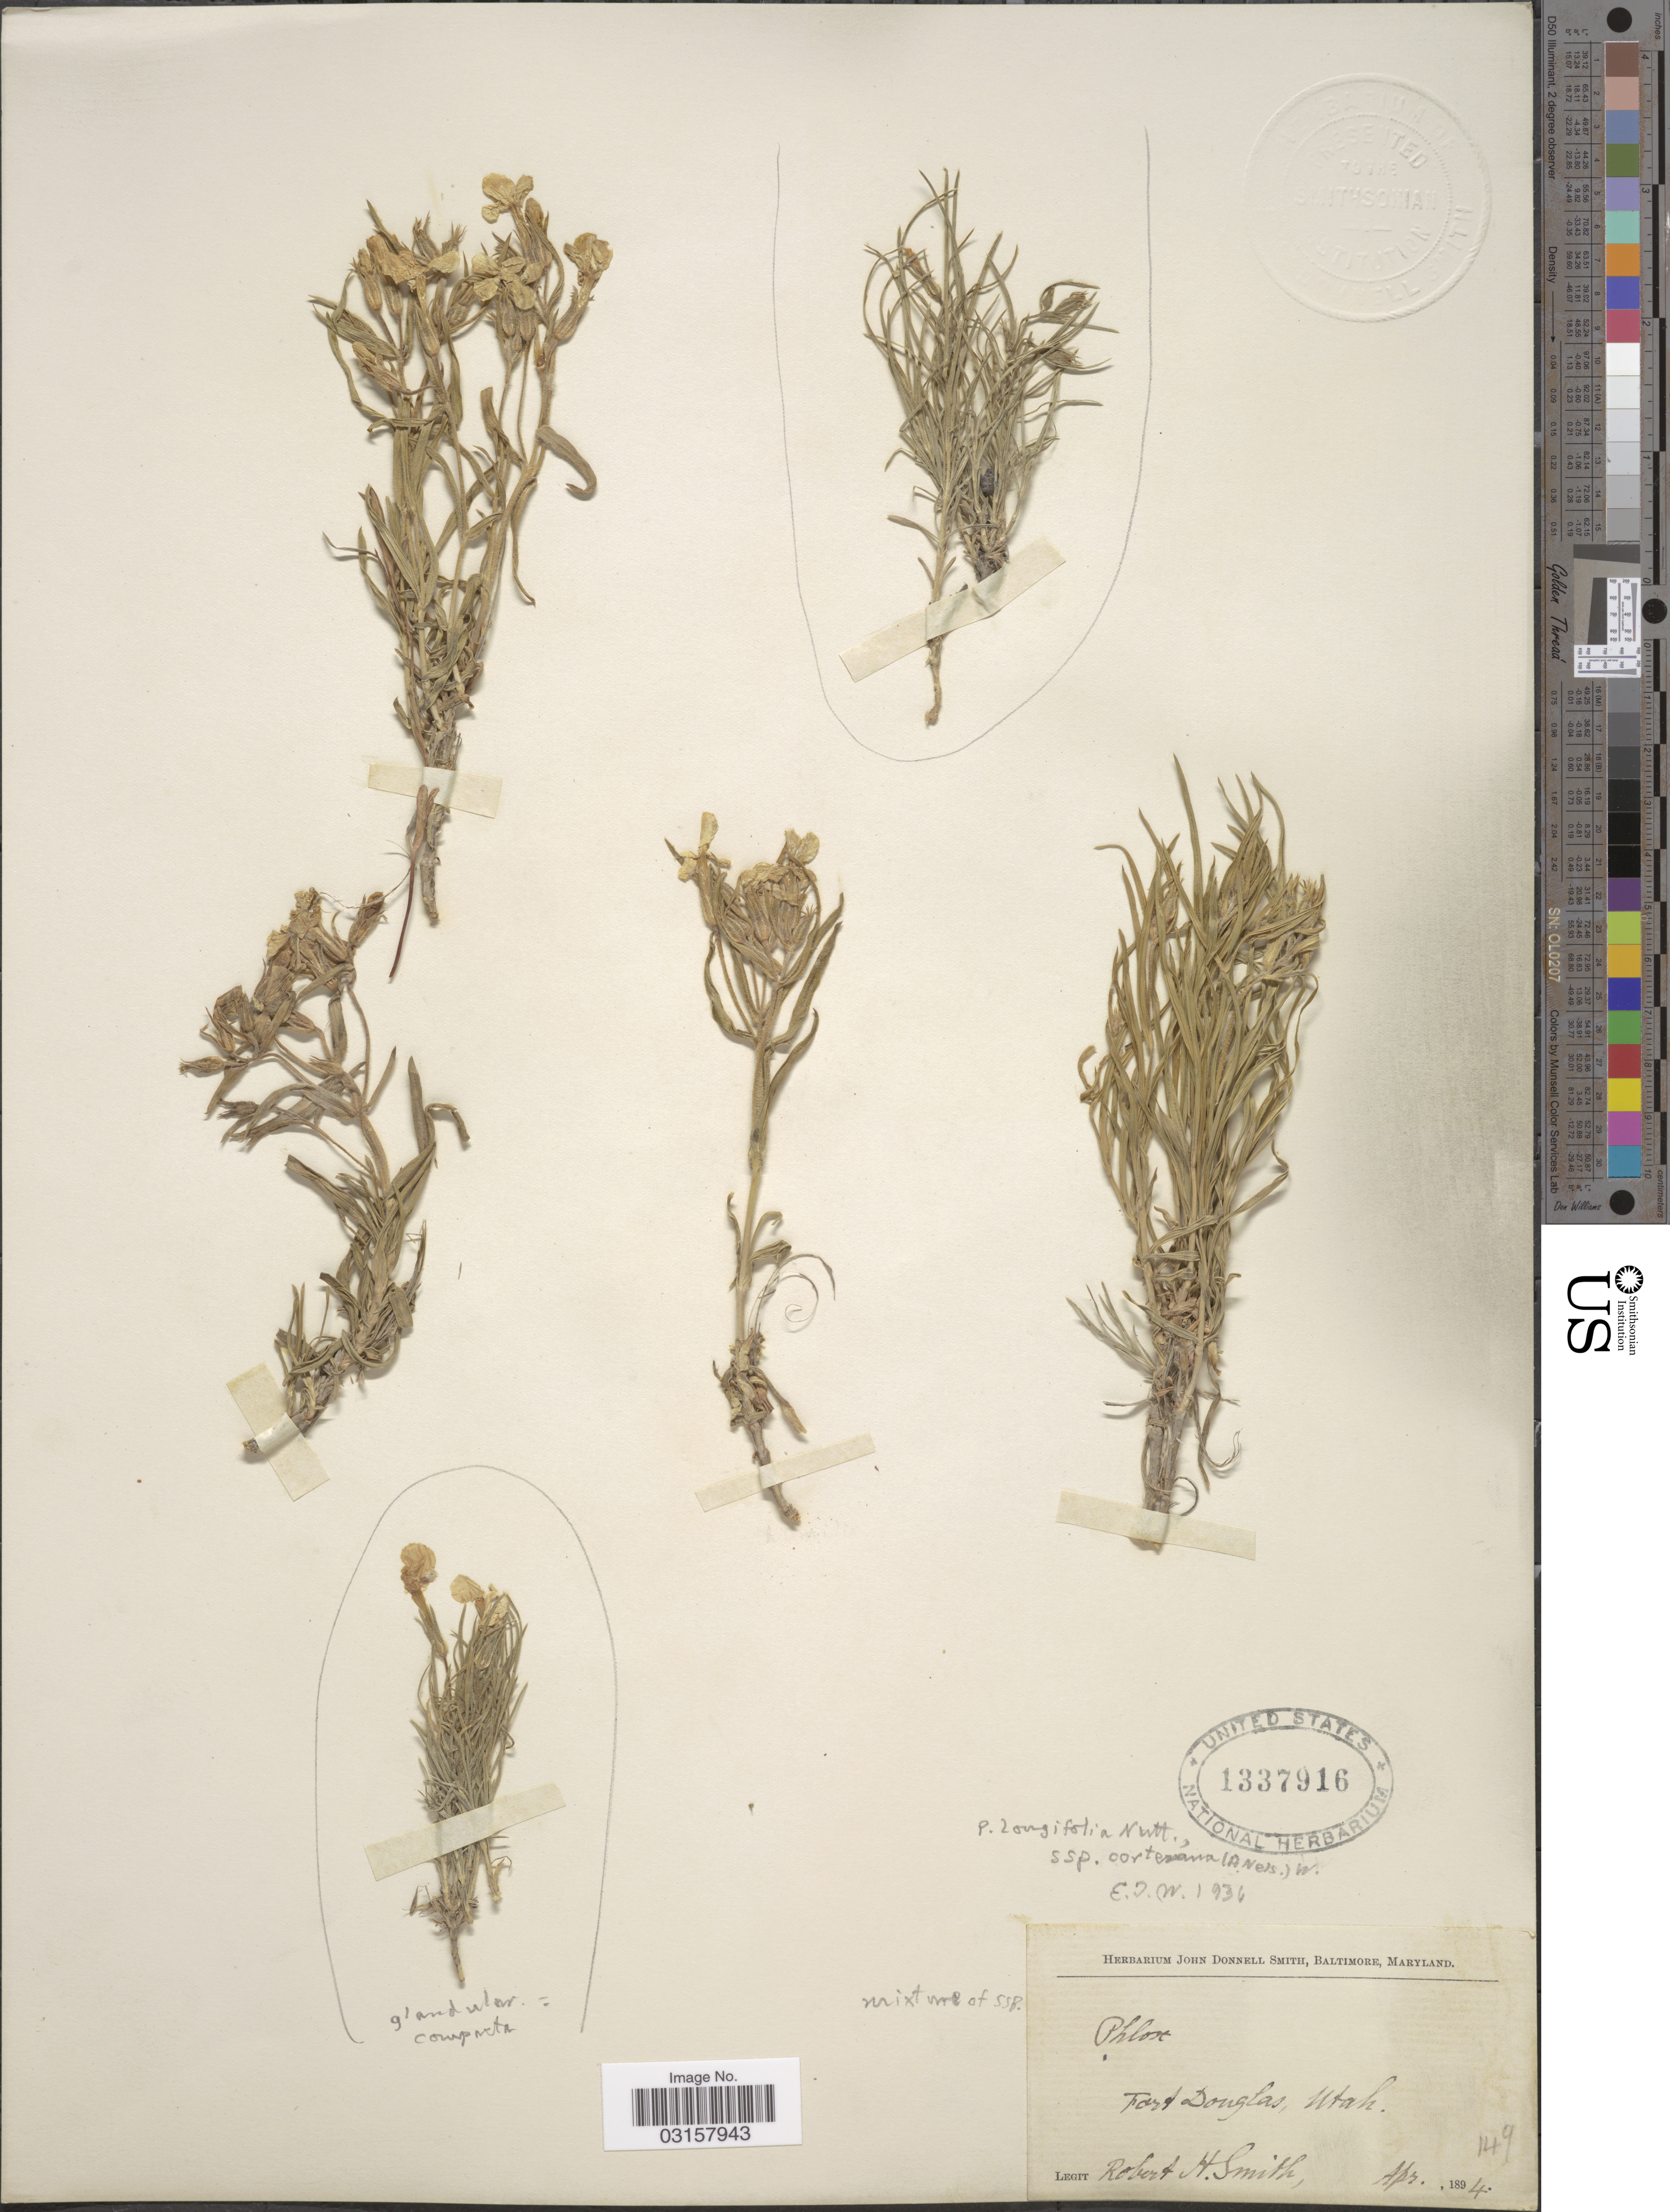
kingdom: Plantae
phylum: Tracheophyta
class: Magnoliopsida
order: Ericales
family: Polemoniaceae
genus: Phlox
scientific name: Phlox longifolia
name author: Nutt.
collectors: R. H. Smith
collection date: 1894-04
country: United States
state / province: Utah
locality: Fort Douglas.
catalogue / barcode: US 1337916